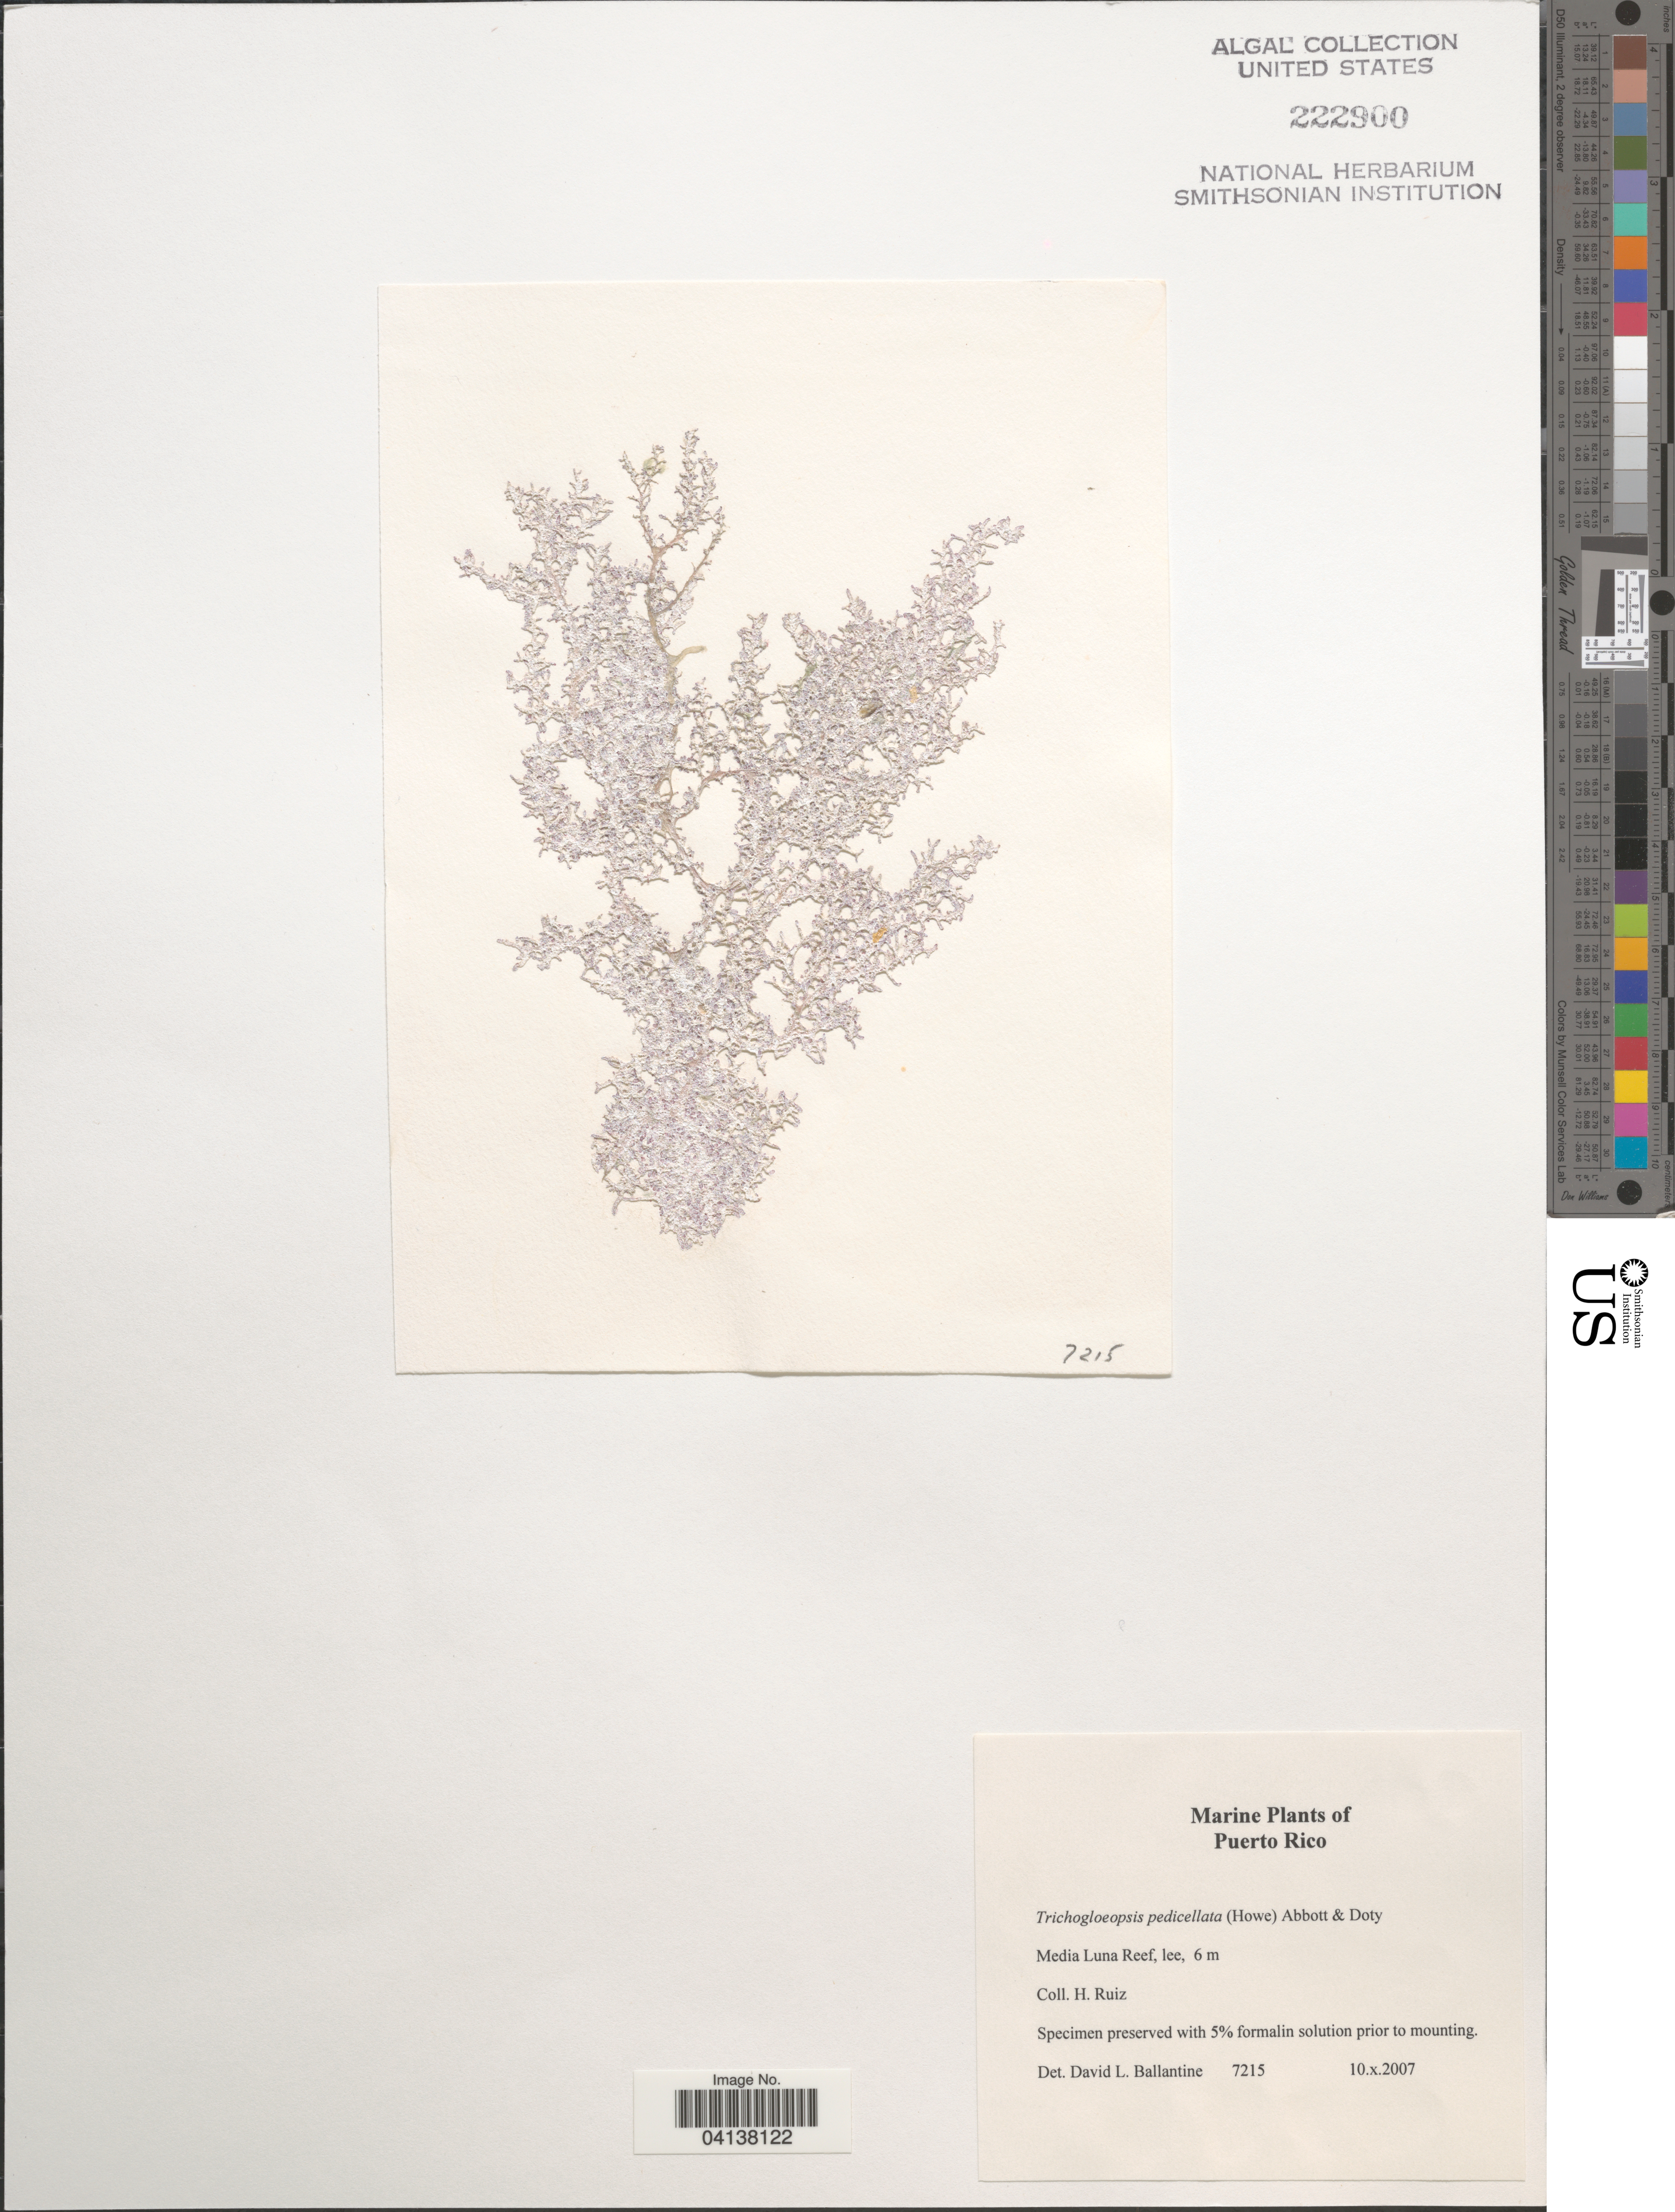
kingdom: Plantae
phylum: Rhodophyta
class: Florideophyceae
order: Nemaliales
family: Liagoraceae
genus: Trichogloeopsis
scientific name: Trichogloeopsis pedicellata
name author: (M. Howe in Britton & Millsp.) I.A. Abbott & Doty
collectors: H. Ruiz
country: Puerto Rico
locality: Media Luna Reef, lee.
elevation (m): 6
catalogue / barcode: US 222900